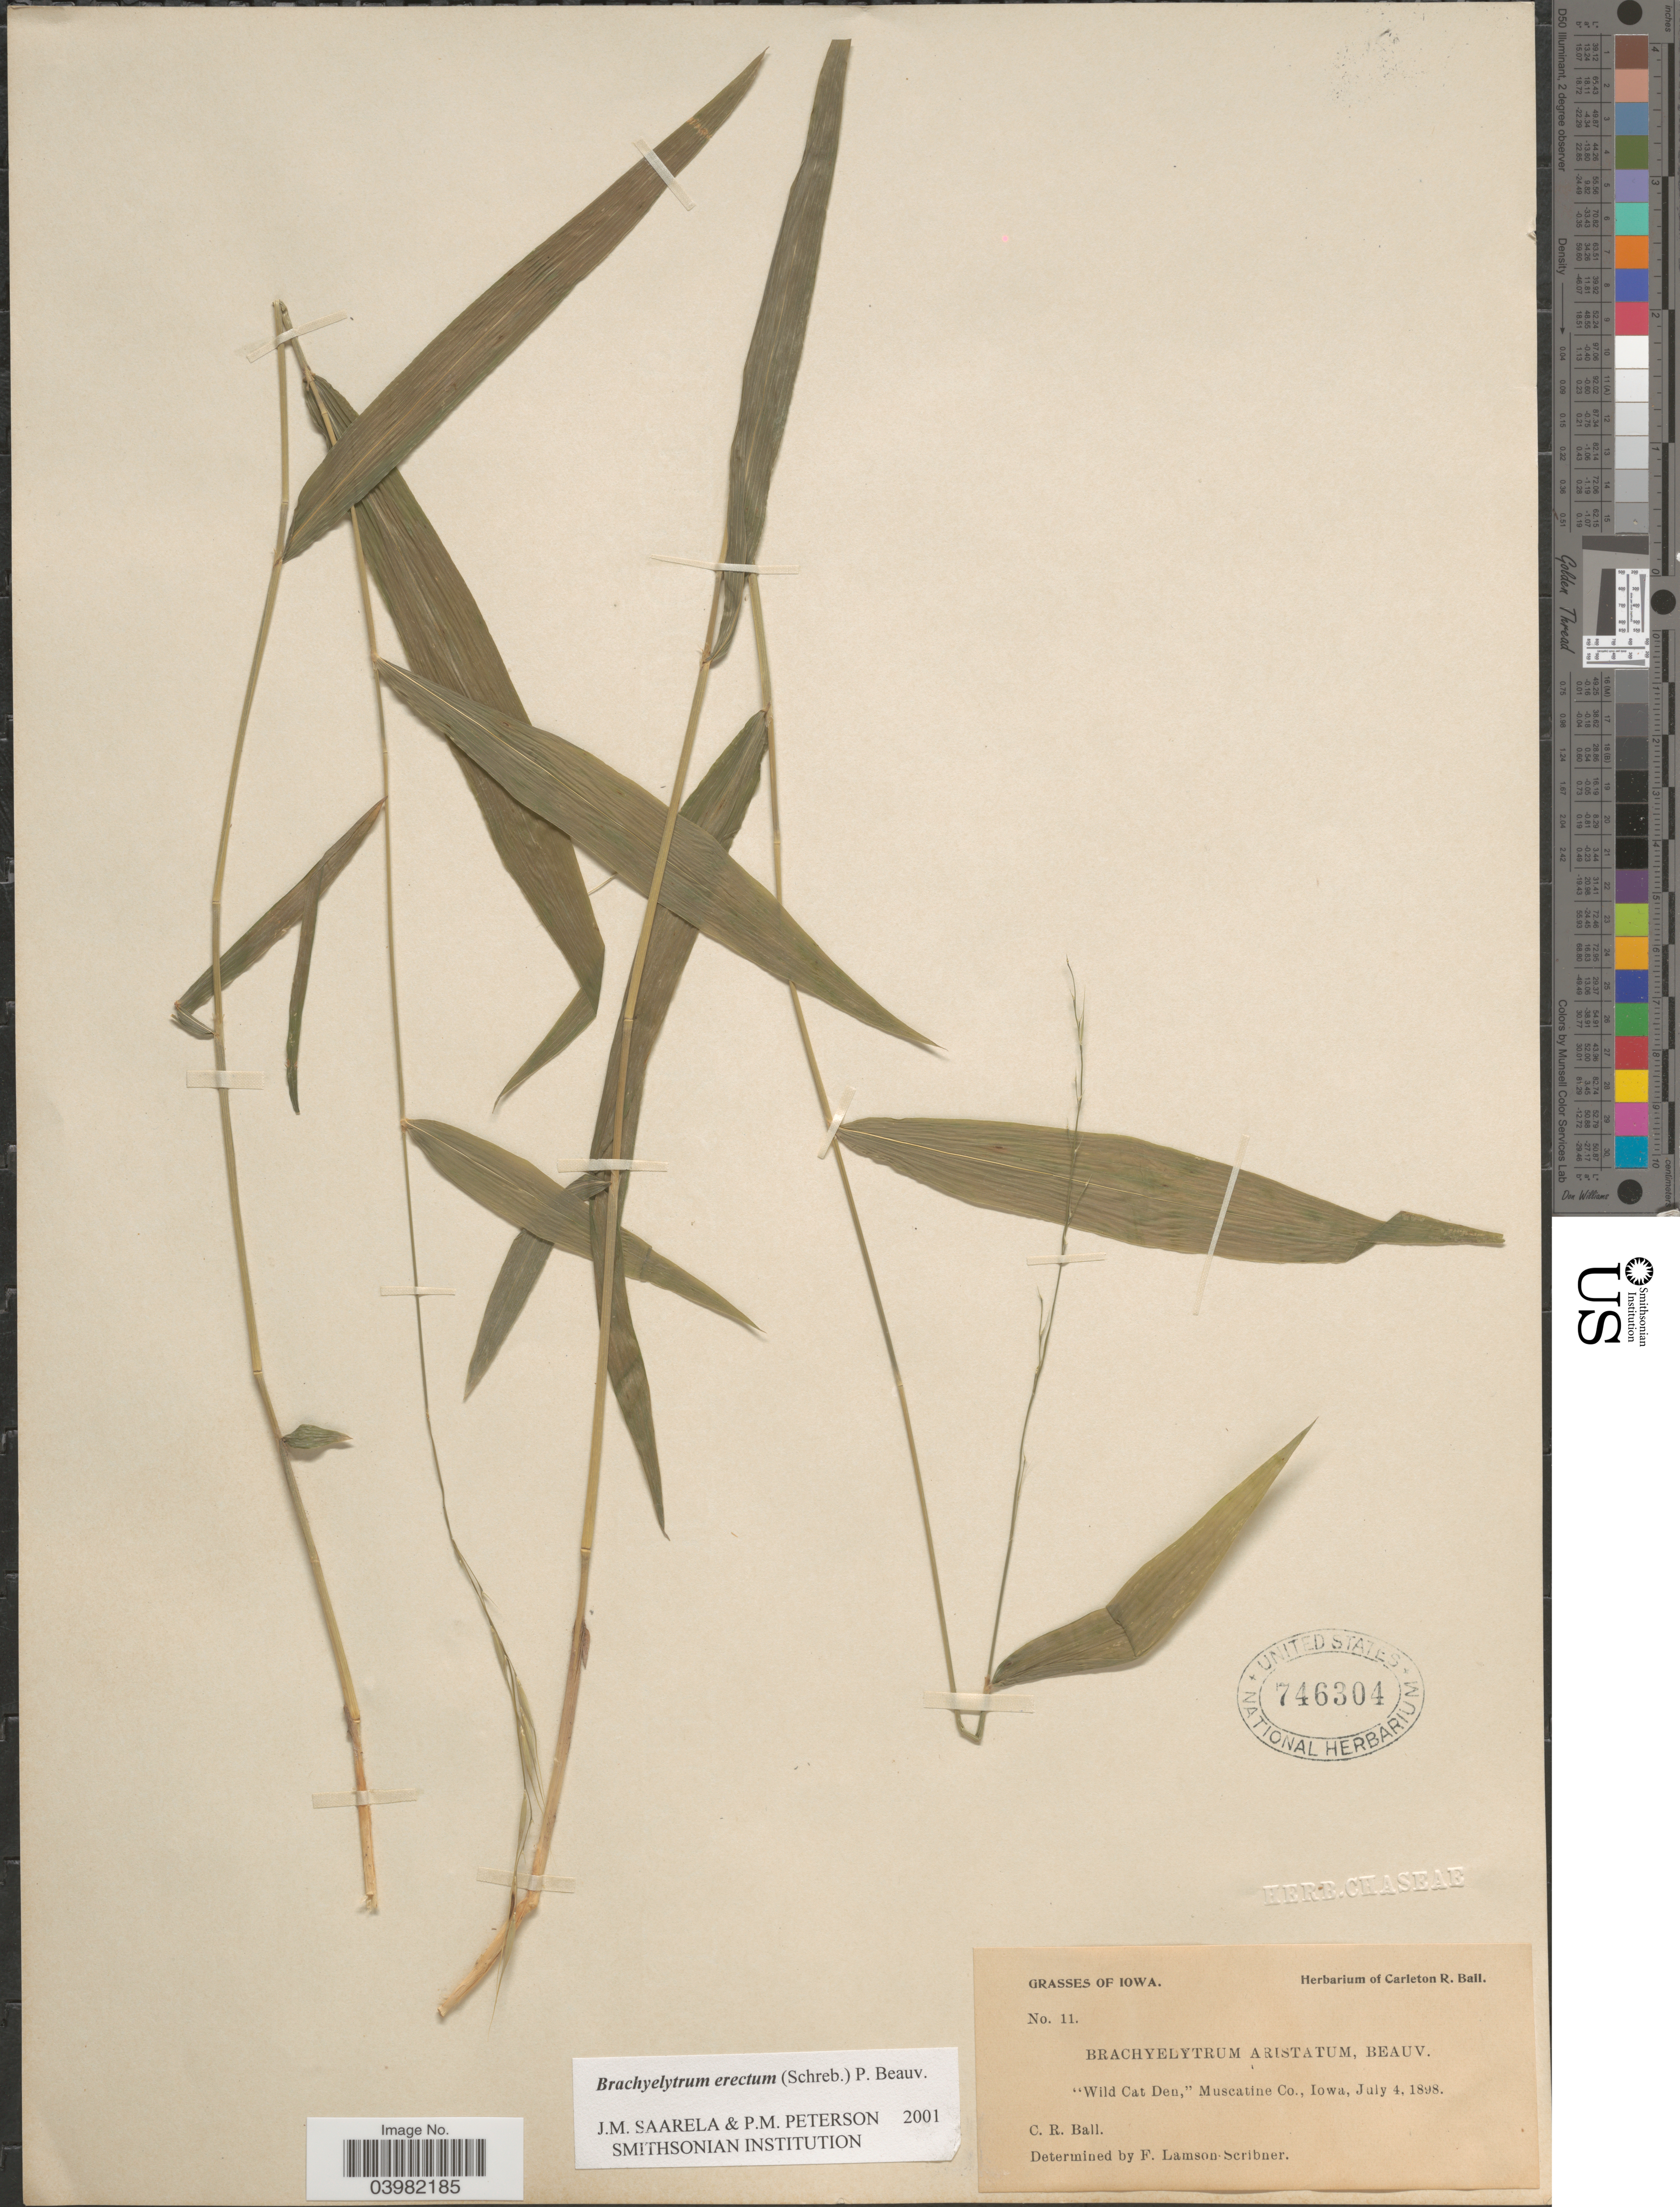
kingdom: Plantae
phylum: Tracheophyta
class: Liliopsida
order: Poales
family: Poaceae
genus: Brachyelytrum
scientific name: Brachyelytrum erectum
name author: (Schreb.) P. Beauv.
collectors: C. R. Ball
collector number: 11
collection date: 1898-07-04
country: United States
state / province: Iowa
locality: Wild Cat Den,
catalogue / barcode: US 746304